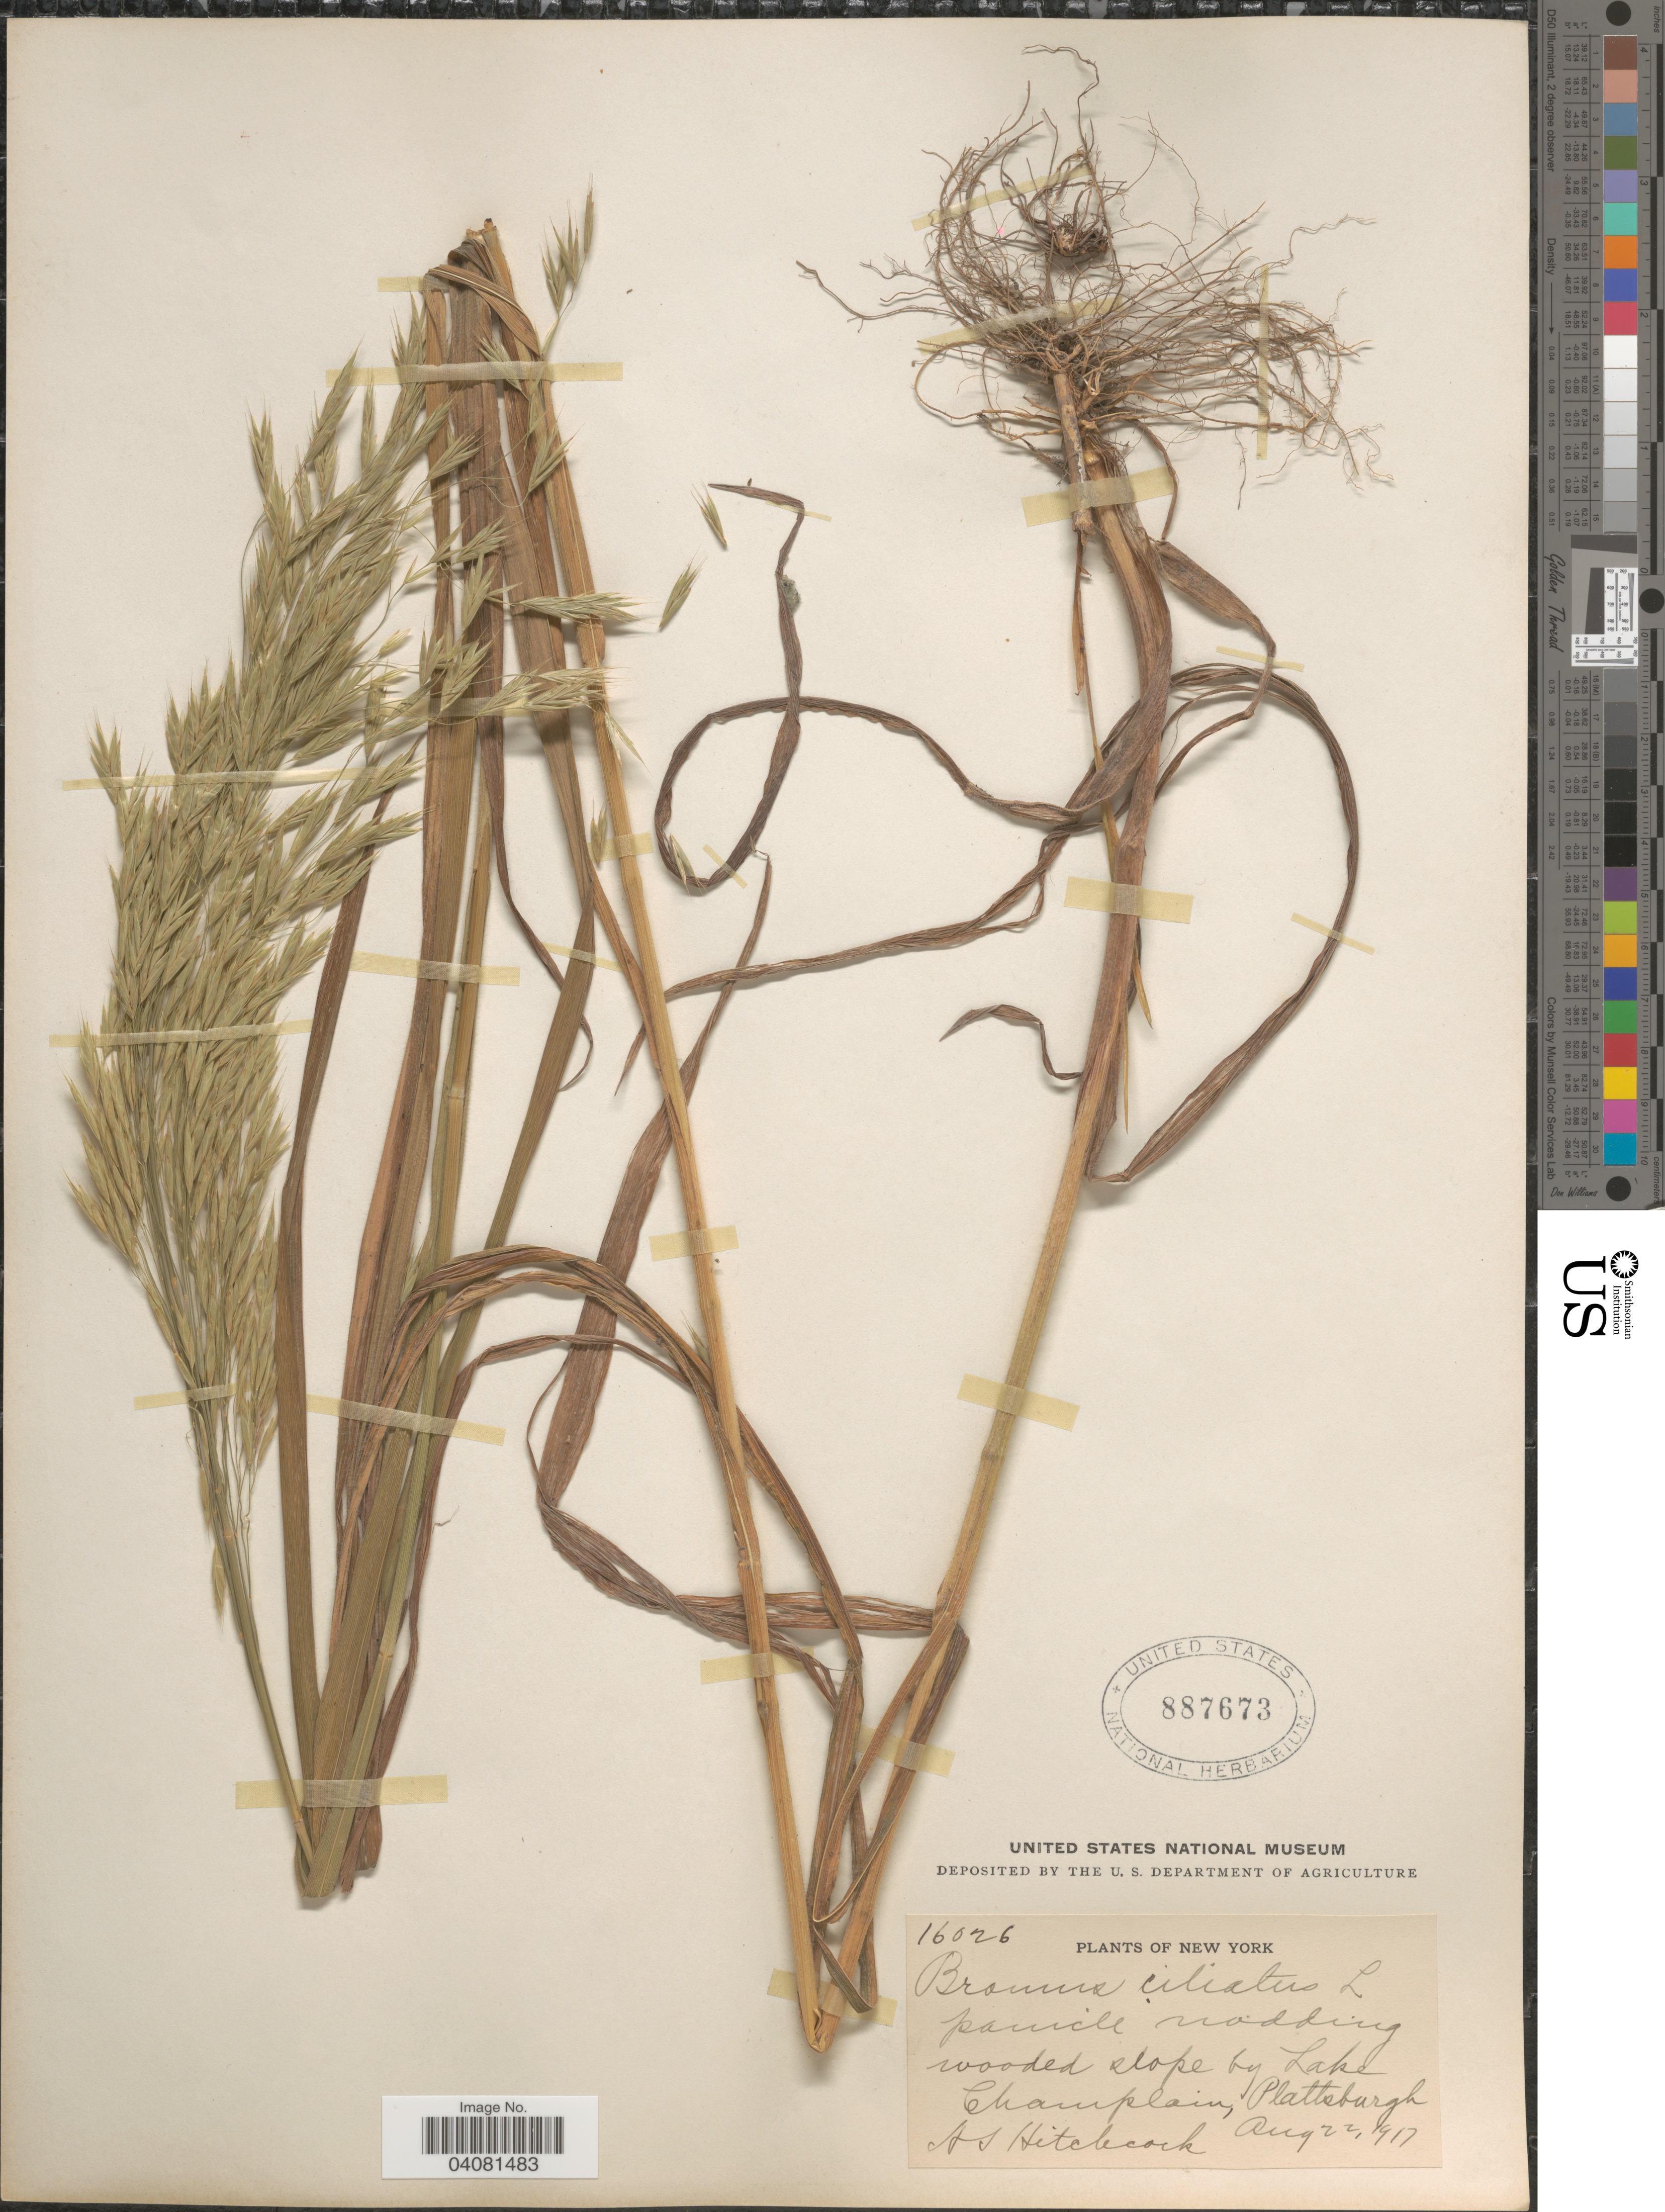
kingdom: Plantae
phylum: Tracheophyta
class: Liliopsida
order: Poales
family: Poaceae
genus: Bromus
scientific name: Bromus ciliatus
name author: L.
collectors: A. S. Hitchcock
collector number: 16026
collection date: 1917-08-22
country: United States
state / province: New York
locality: Wooded slope by Lake Champlain, Plattsburgh.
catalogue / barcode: US 887673